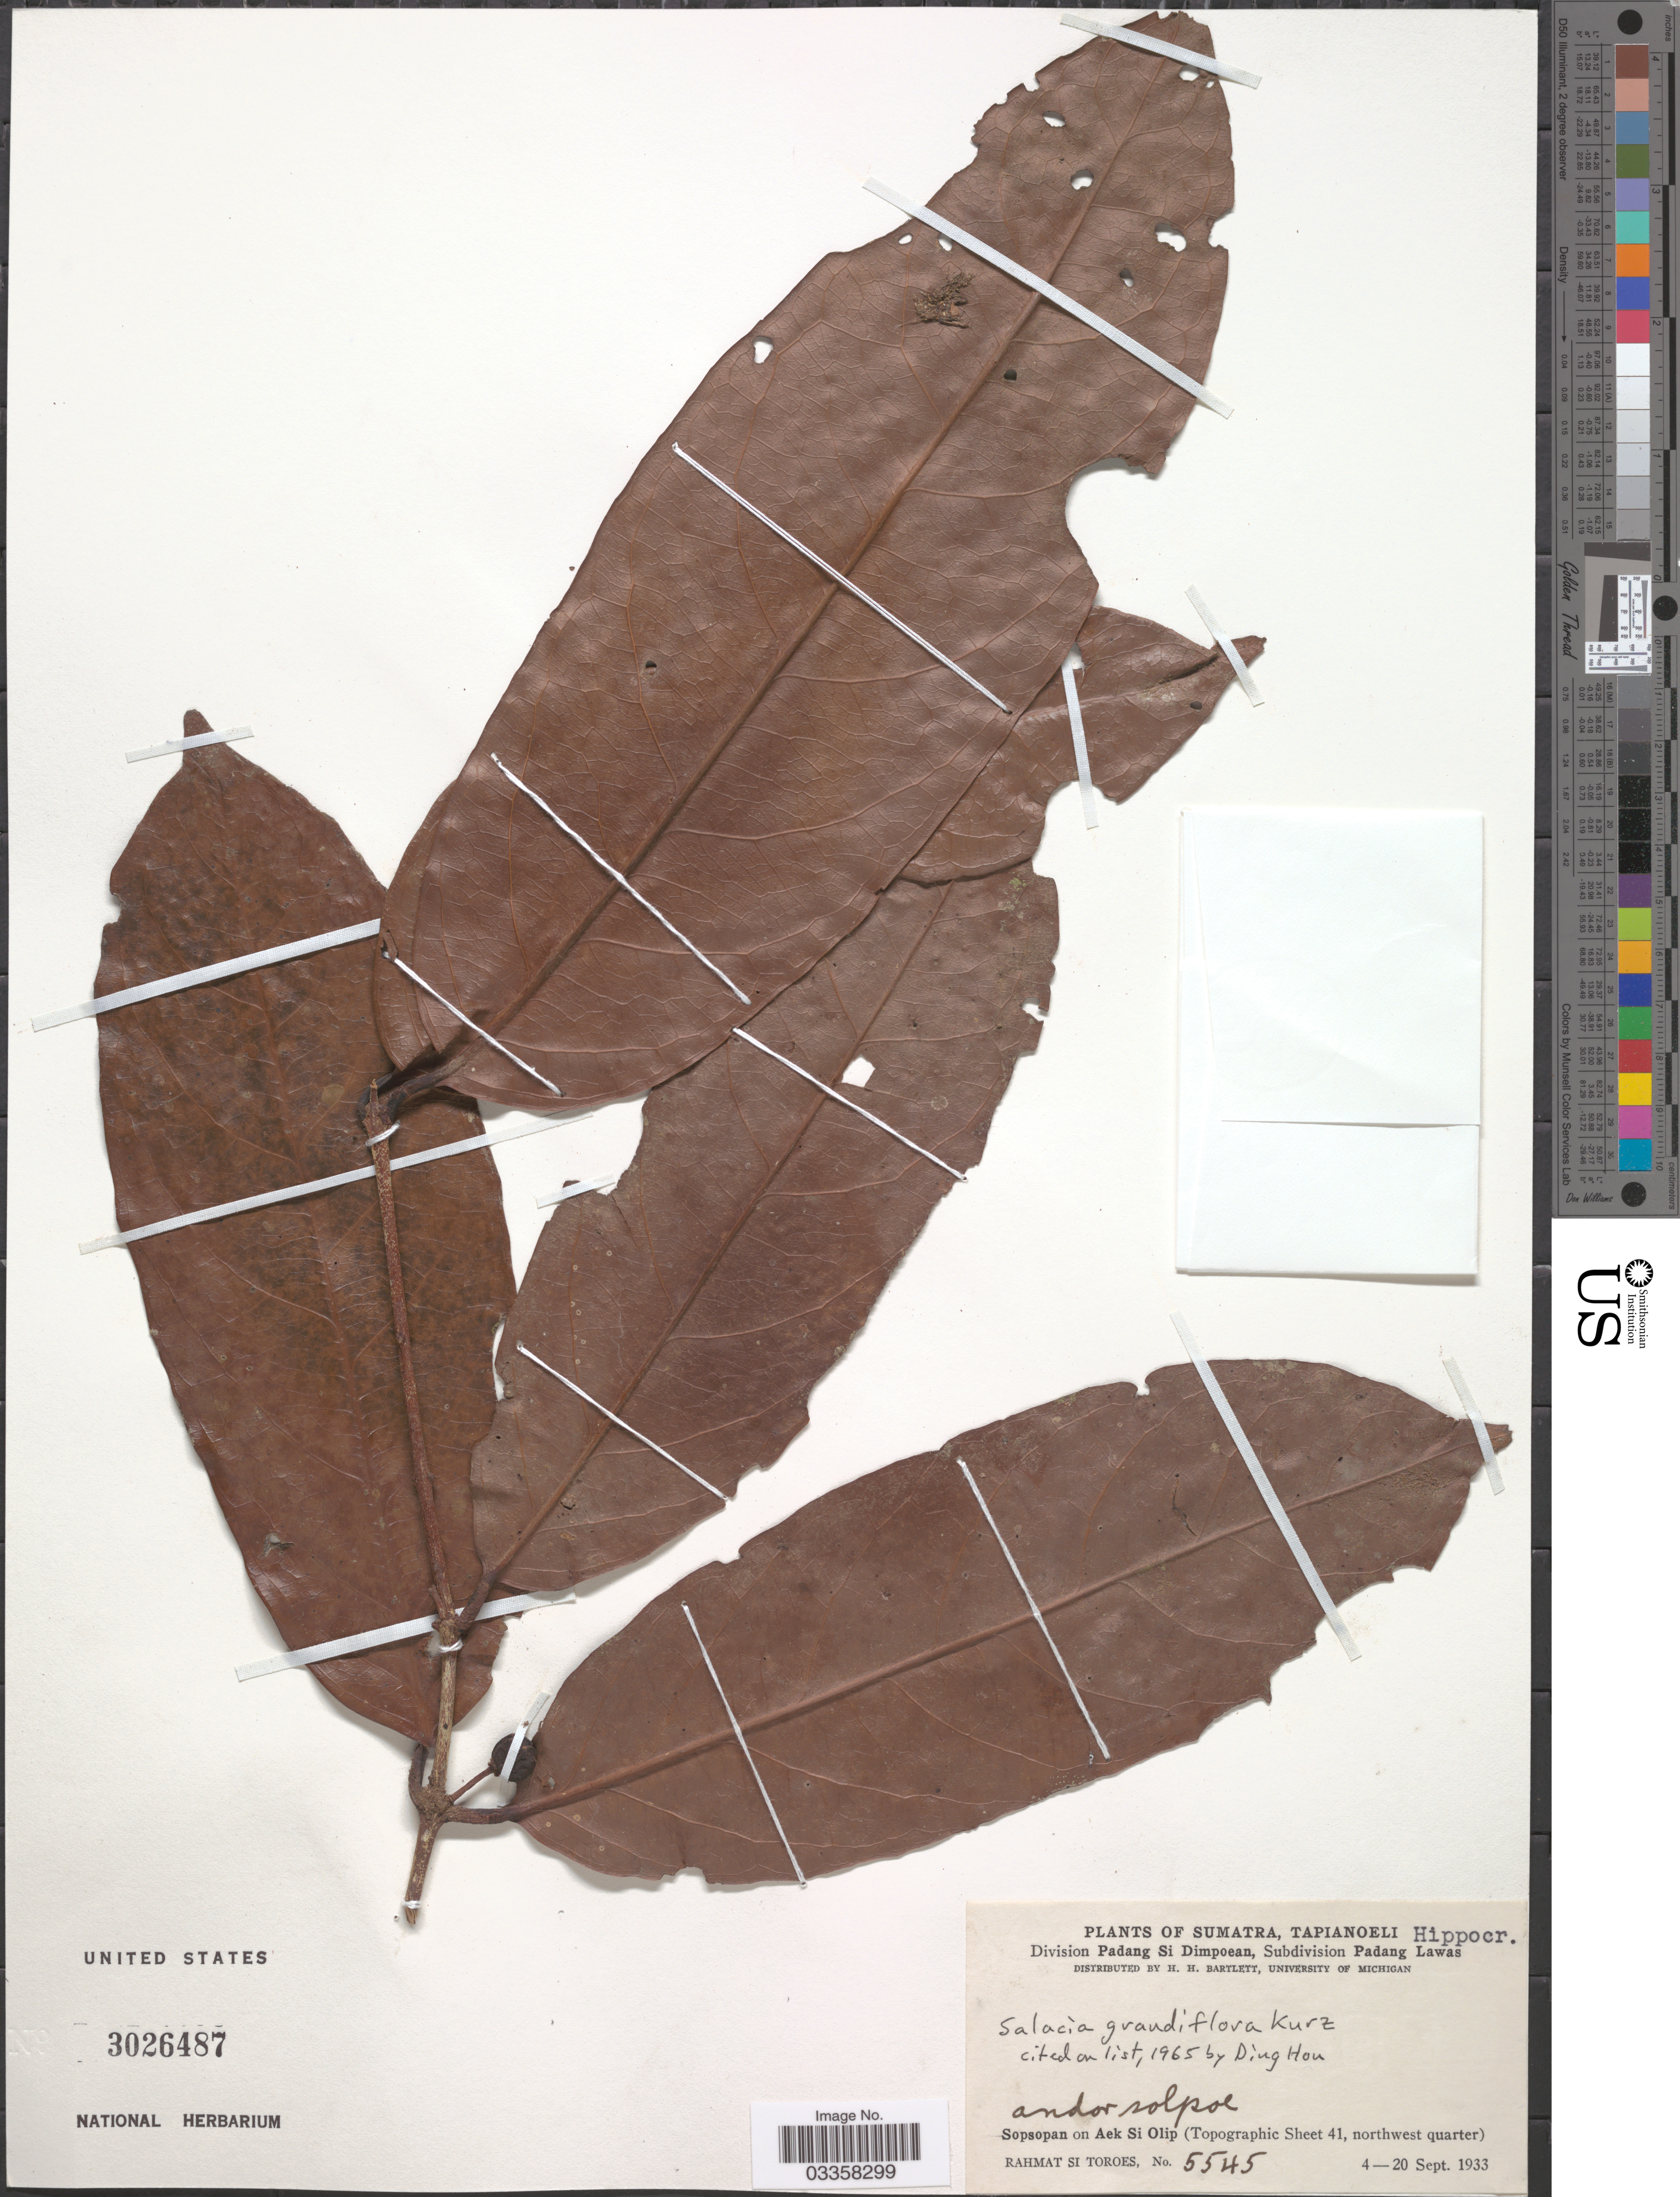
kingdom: Plantae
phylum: Tracheophyta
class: Magnoliopsida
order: Celastrales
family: Celastraceae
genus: Salacia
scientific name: Salacia grandiflora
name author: (Benth.) Peyr.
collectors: Rahmat Si Boeea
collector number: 5545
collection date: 1933-09-04/1933-09-20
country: Indonesia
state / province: Sumatra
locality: Sumatra, Tapianoeli. Division Padang Si Dimpoean, Subdivision Padang Lawas. [unsure placement] Sopsopan on Aek Si Olip (Topographic Sheet 41, northwest quarter).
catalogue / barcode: US 3026487